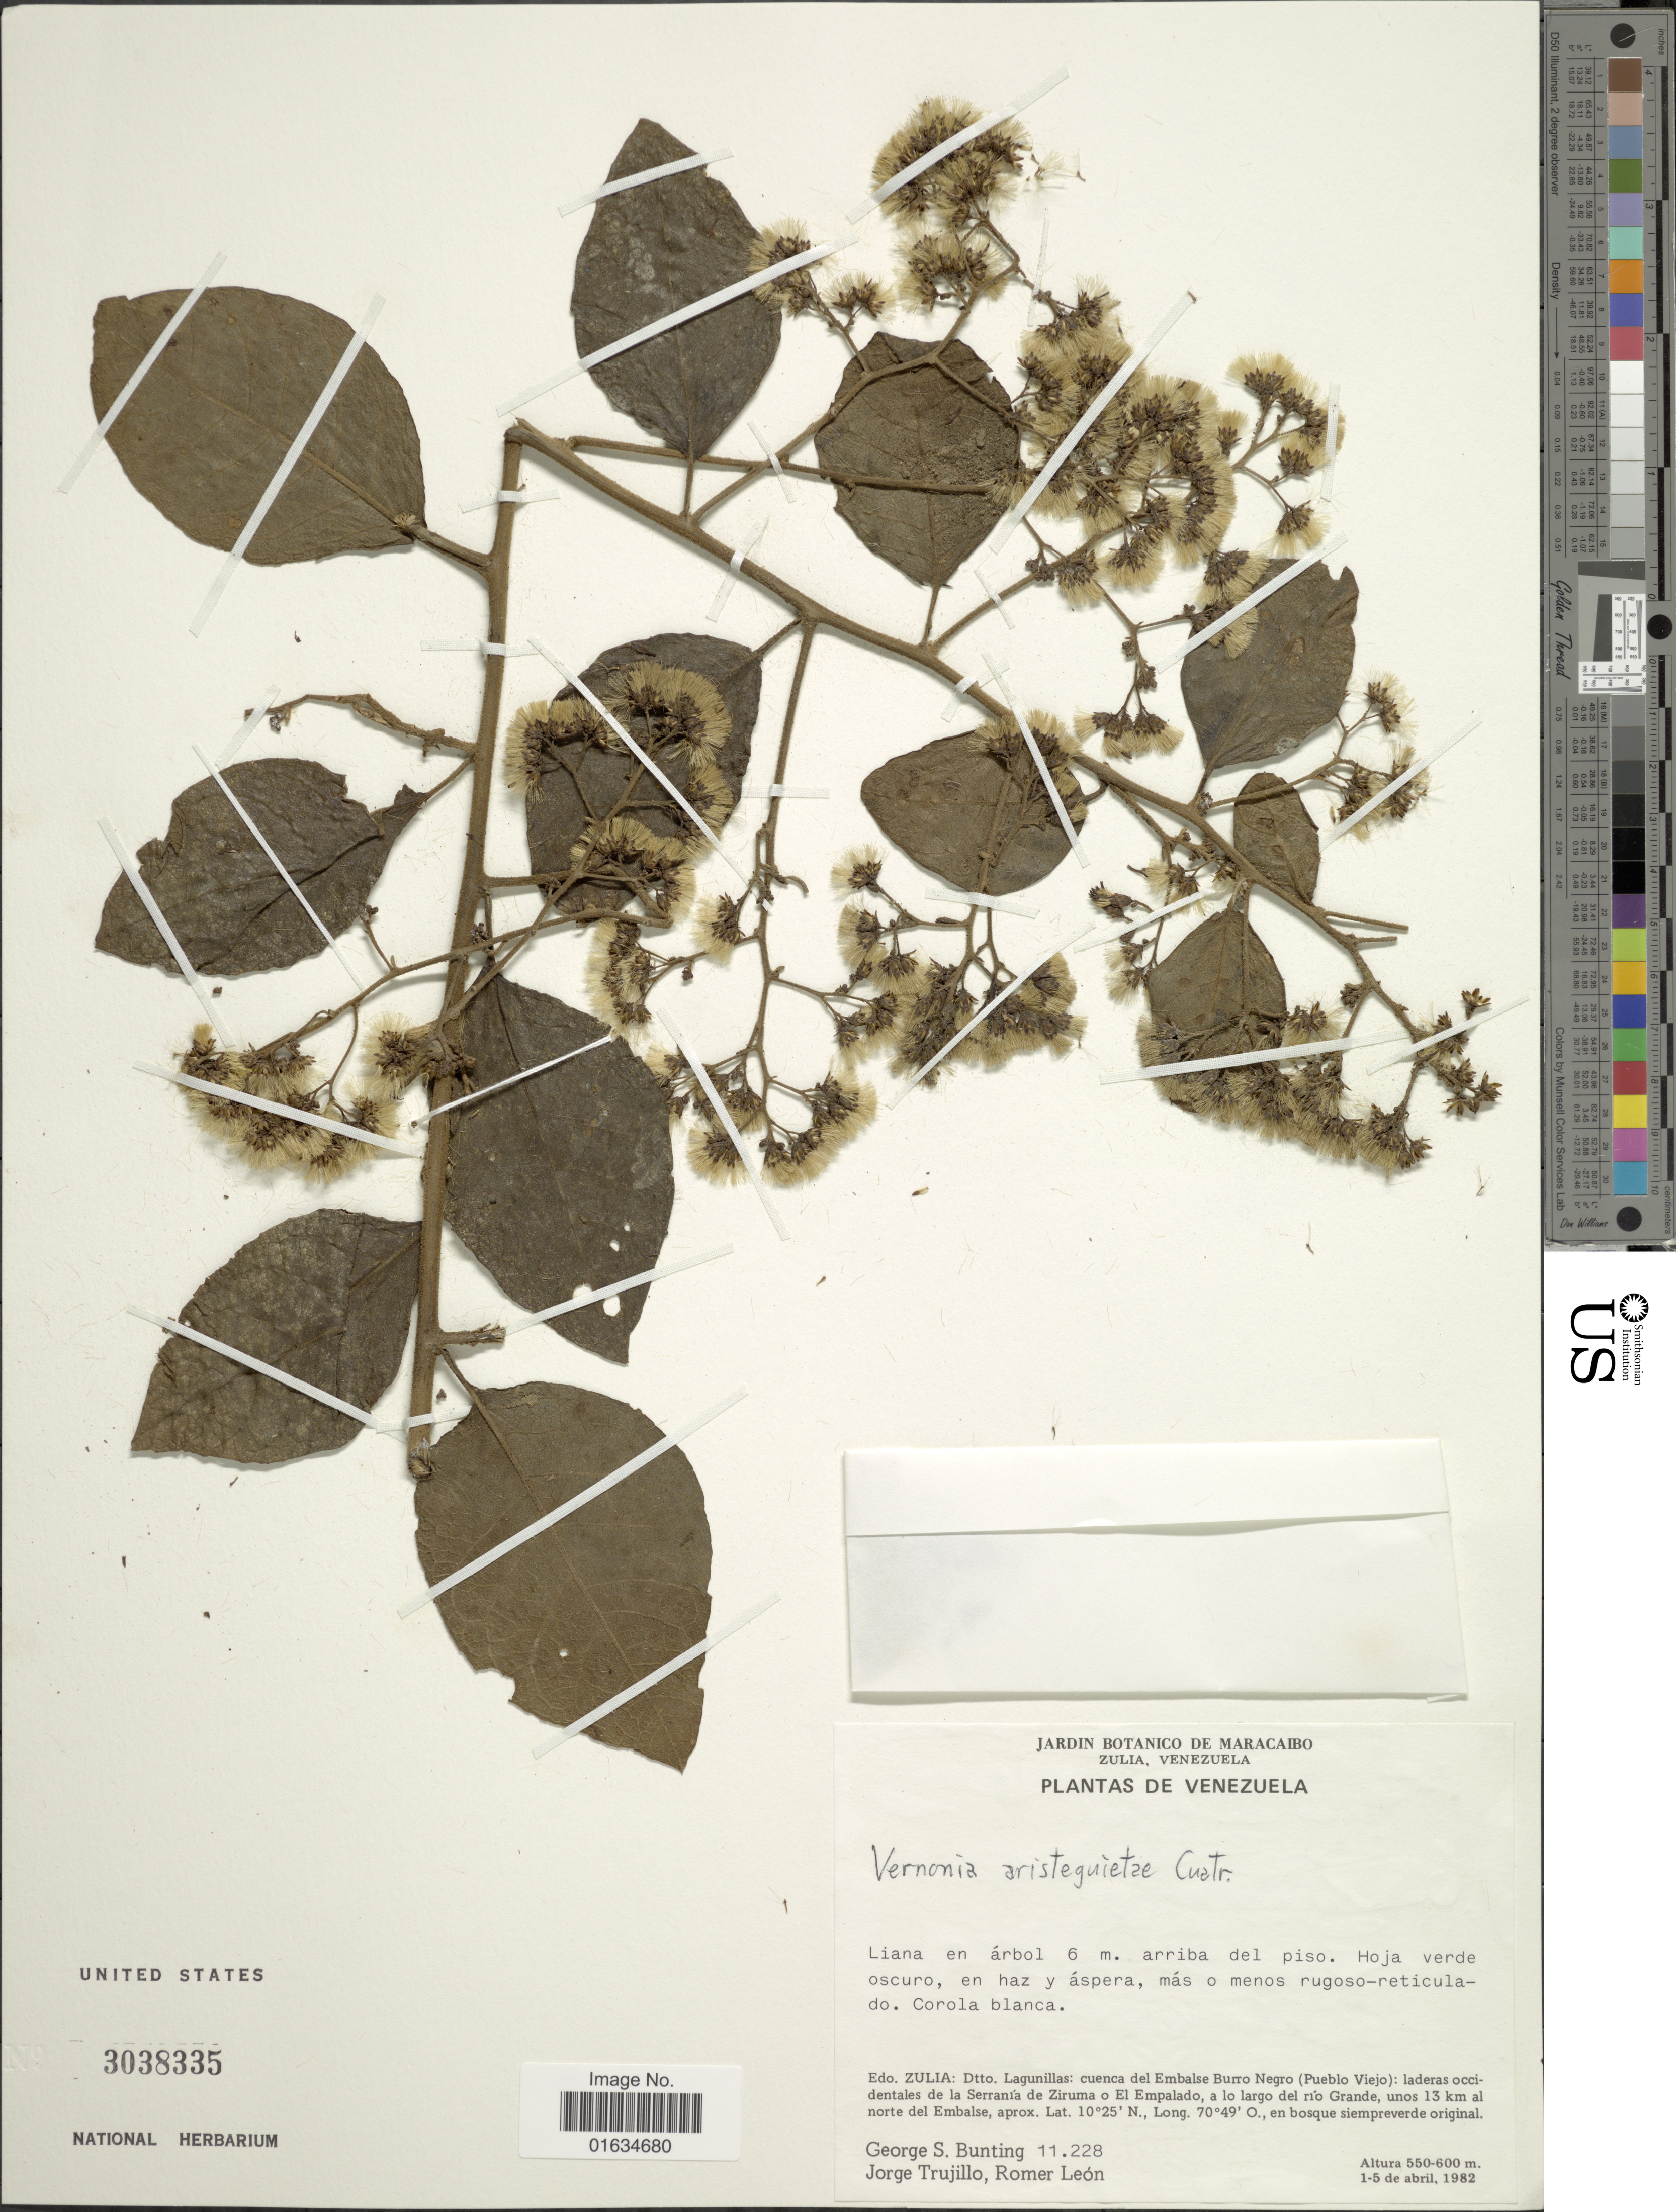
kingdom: Plantae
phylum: Tracheophyta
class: Magnoliopsida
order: Asterales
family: Asteraceae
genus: Critoniopsis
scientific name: Critoniopsis aristeguietae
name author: (Cuatrec.) H. Rob.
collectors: G. S. Bunting, J. Trujillo & R. A. León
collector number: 11228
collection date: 1982-04-01/1982-04-05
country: Venezuela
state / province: Zulia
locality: Dtto. Lagunillas: cuenca del Embalse Burro Negro (Puebla Viejo): laderas occidentales de la Serranía de Ziruma o El Empalado, a lo largo del río Grande, unos 13 km al norte del Embalse.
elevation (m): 550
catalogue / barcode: US 3038335